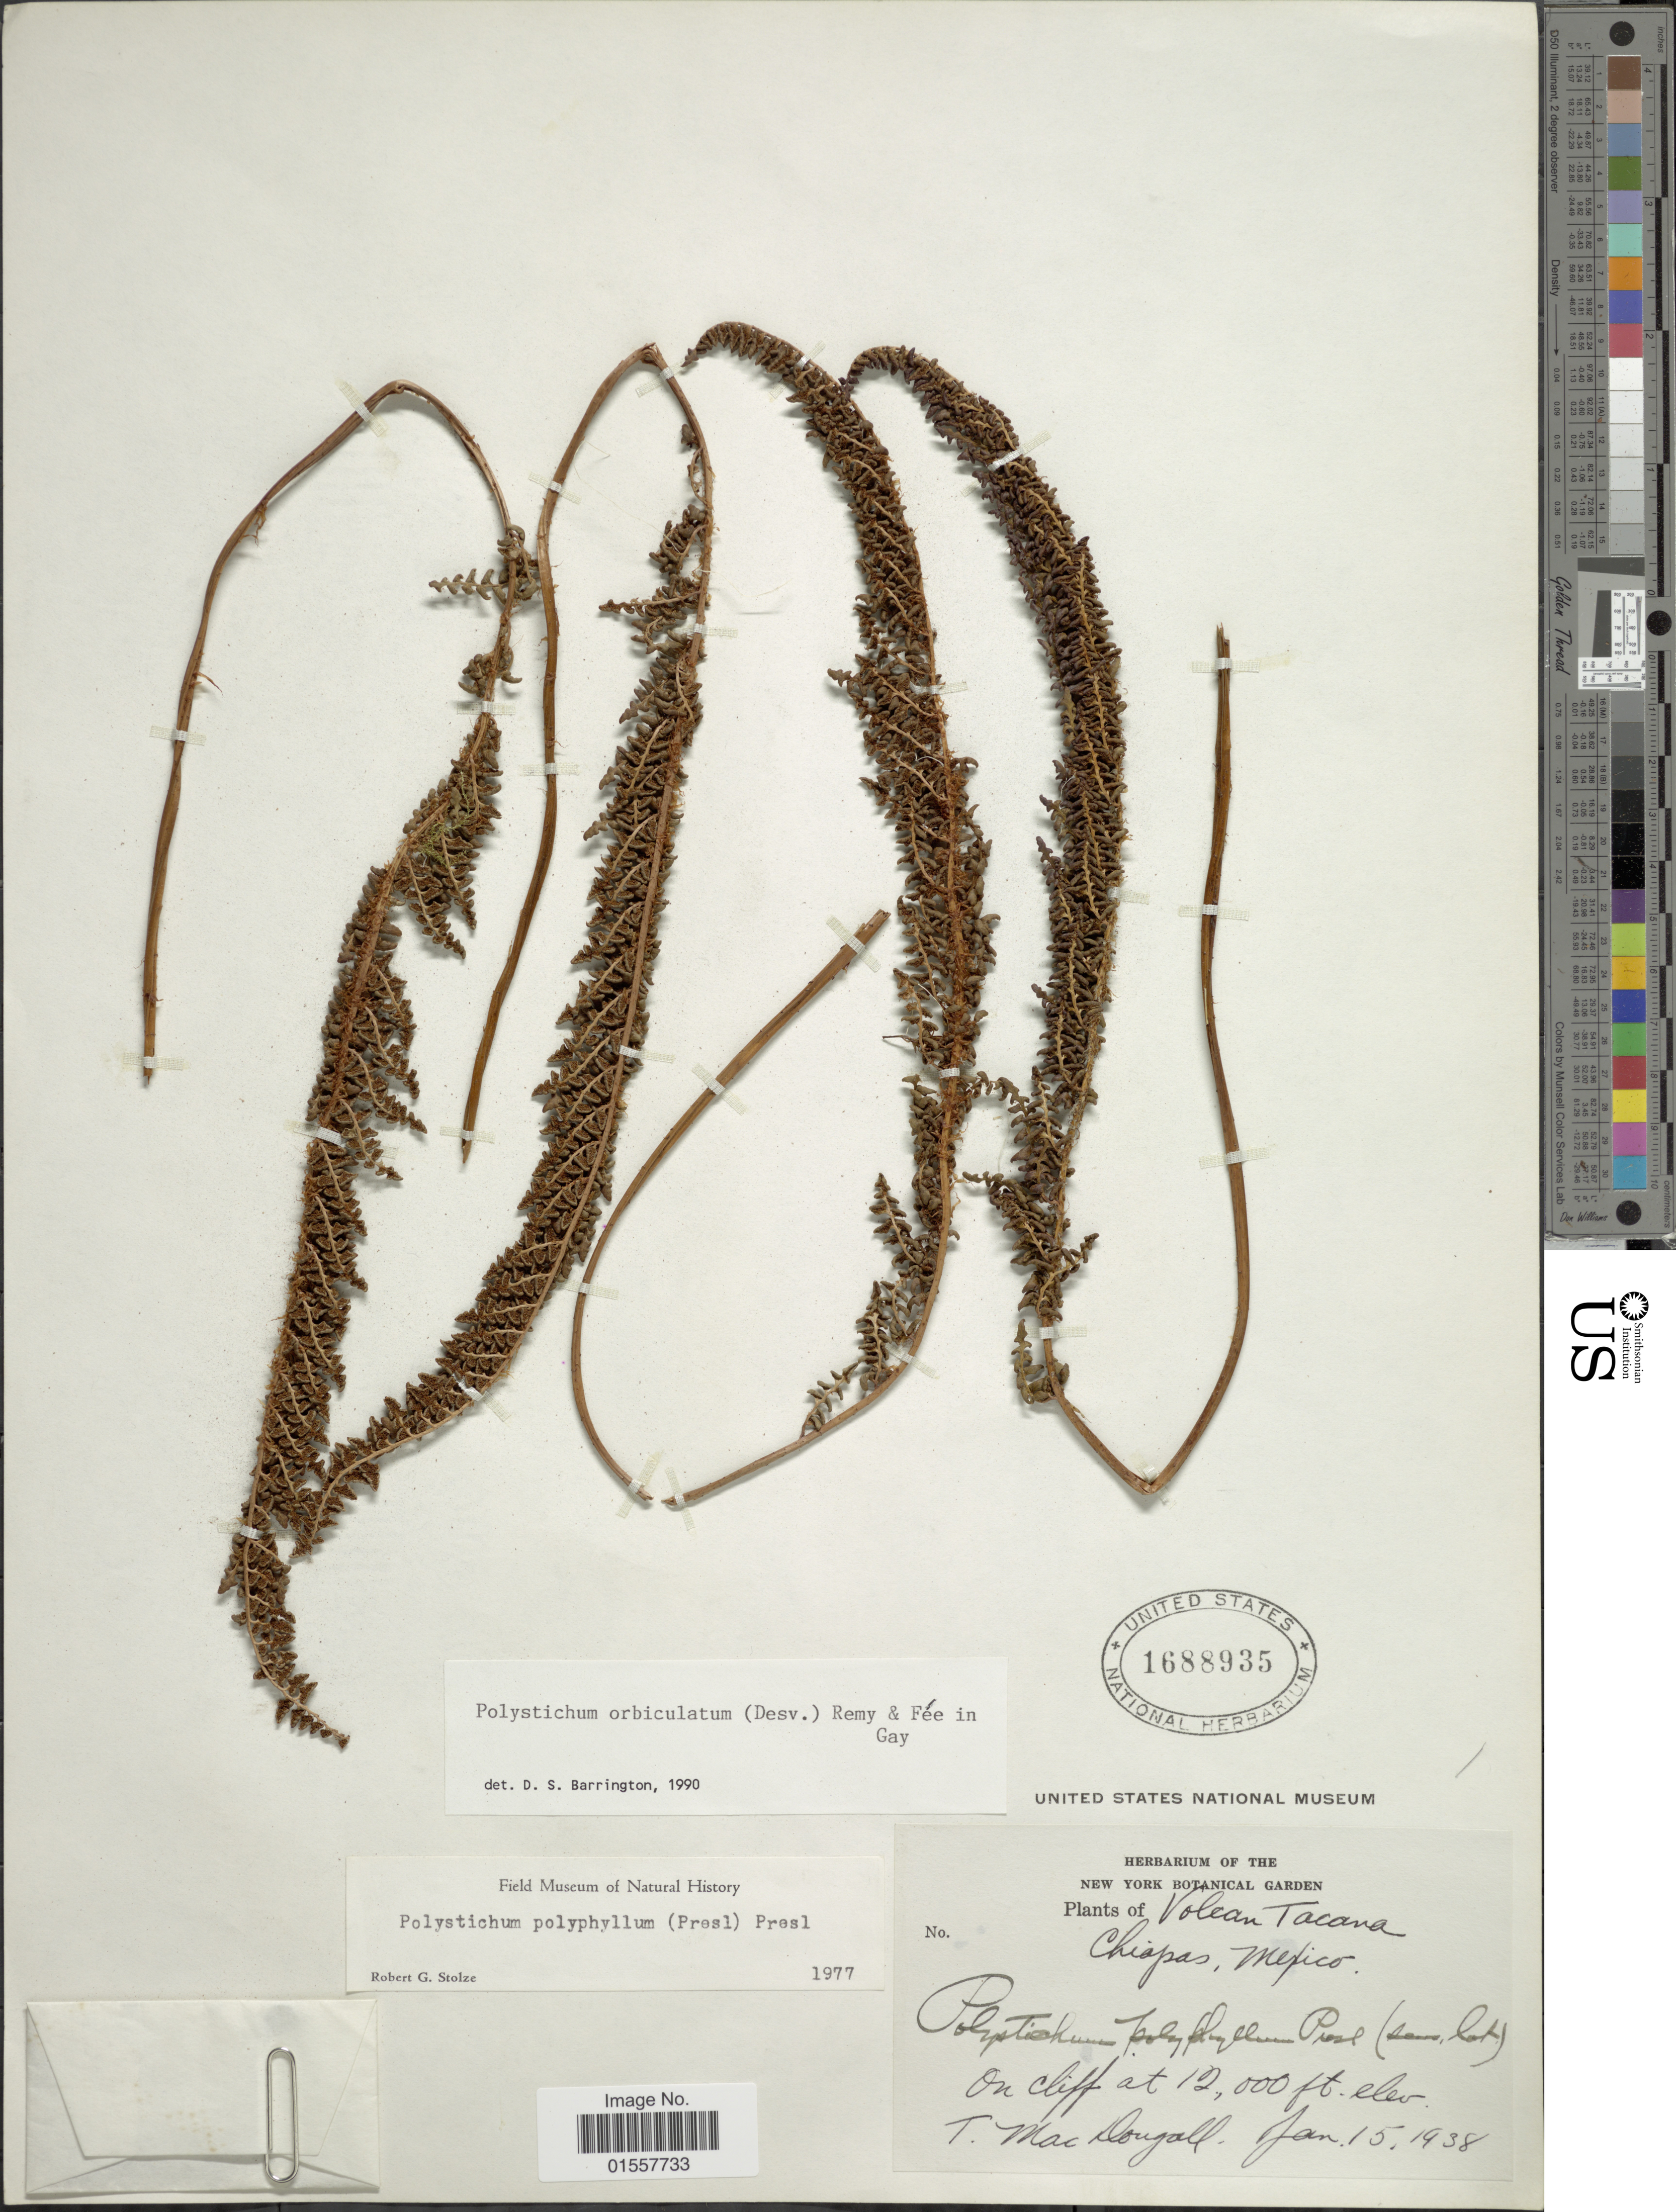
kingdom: Plantae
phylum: Tracheophyta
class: Polypodiopsida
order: Polypodiales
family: Dryopteridaceae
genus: Polystichum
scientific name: Polystichum orbiculatum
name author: (Desv.) J. Rémy & Fée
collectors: T. B. MacDougall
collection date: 1938-01-15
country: Mexico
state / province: Chiapas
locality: Volcan Tacana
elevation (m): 3658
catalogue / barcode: US 1688935